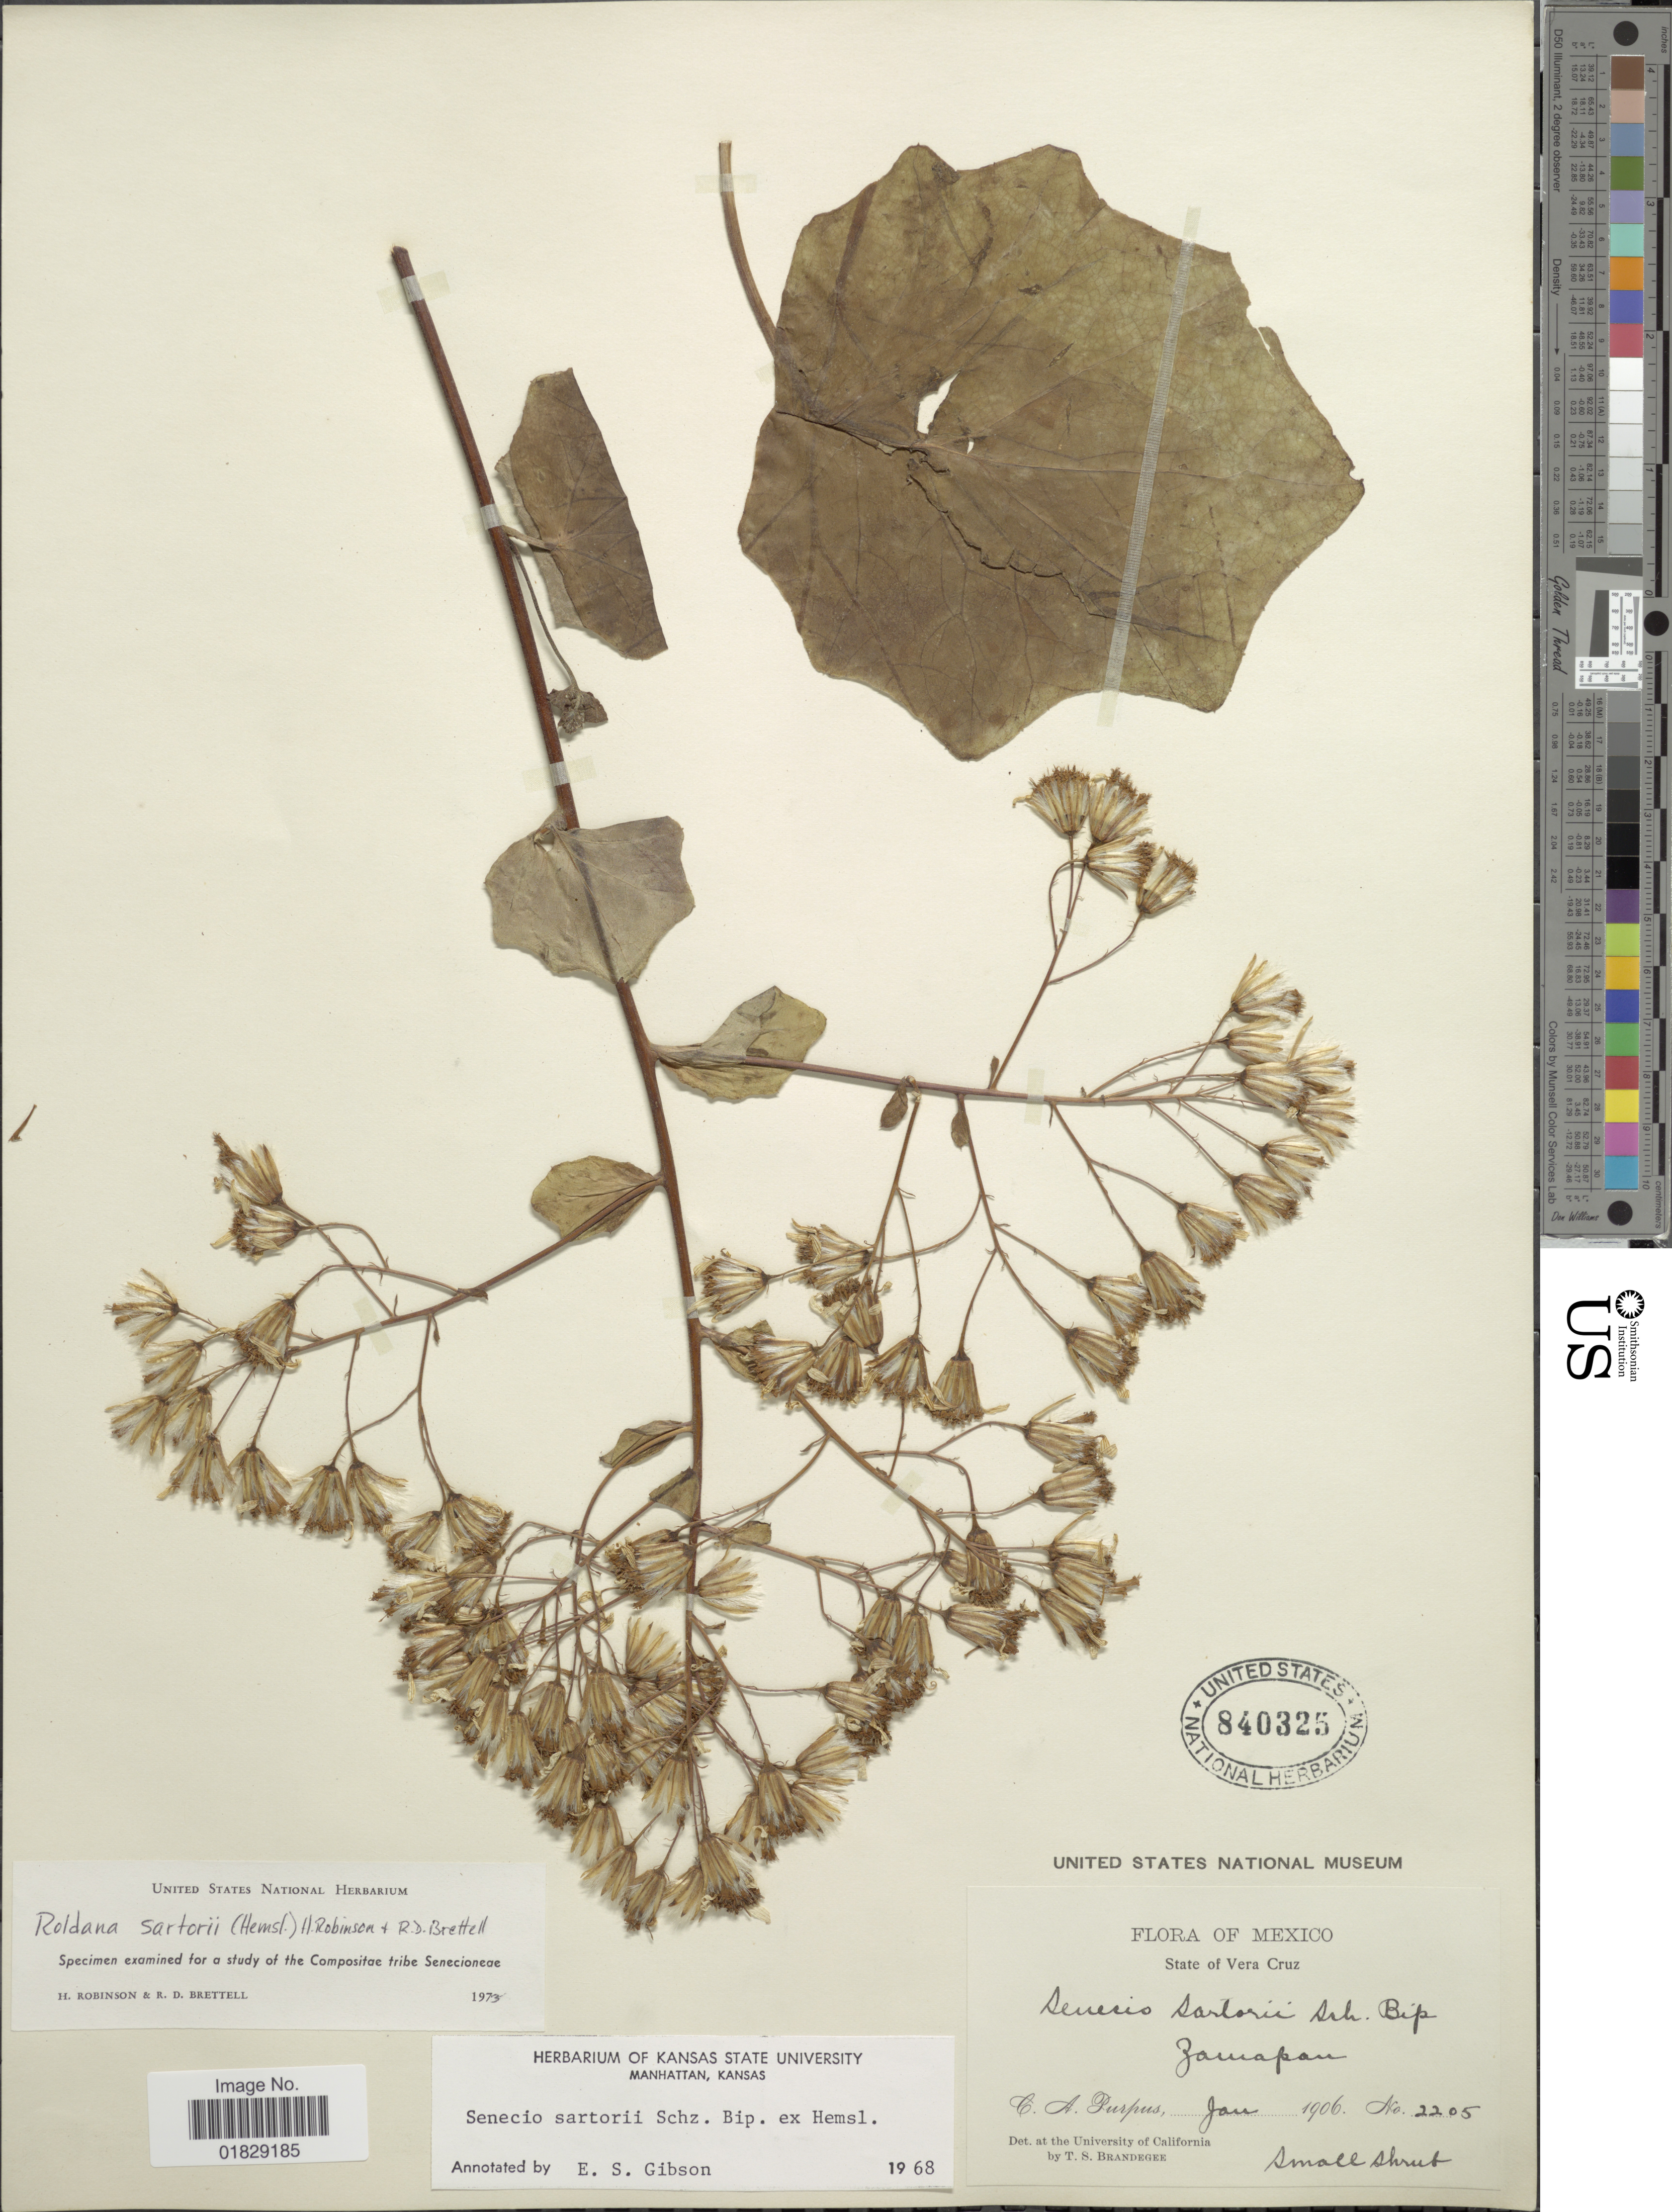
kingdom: Plantae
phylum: Tracheophyta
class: Magnoliopsida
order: Asterales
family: Asteraceae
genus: Roldana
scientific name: Roldana sartorii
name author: (Sch. Bip. ex Hemsl.) H. Rob. & Brettell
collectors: C. A. Purpus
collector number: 2205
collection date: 1906-01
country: Mexico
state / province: Veracruz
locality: State of Vera Cruz. Zacuapan.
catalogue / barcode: US 840325